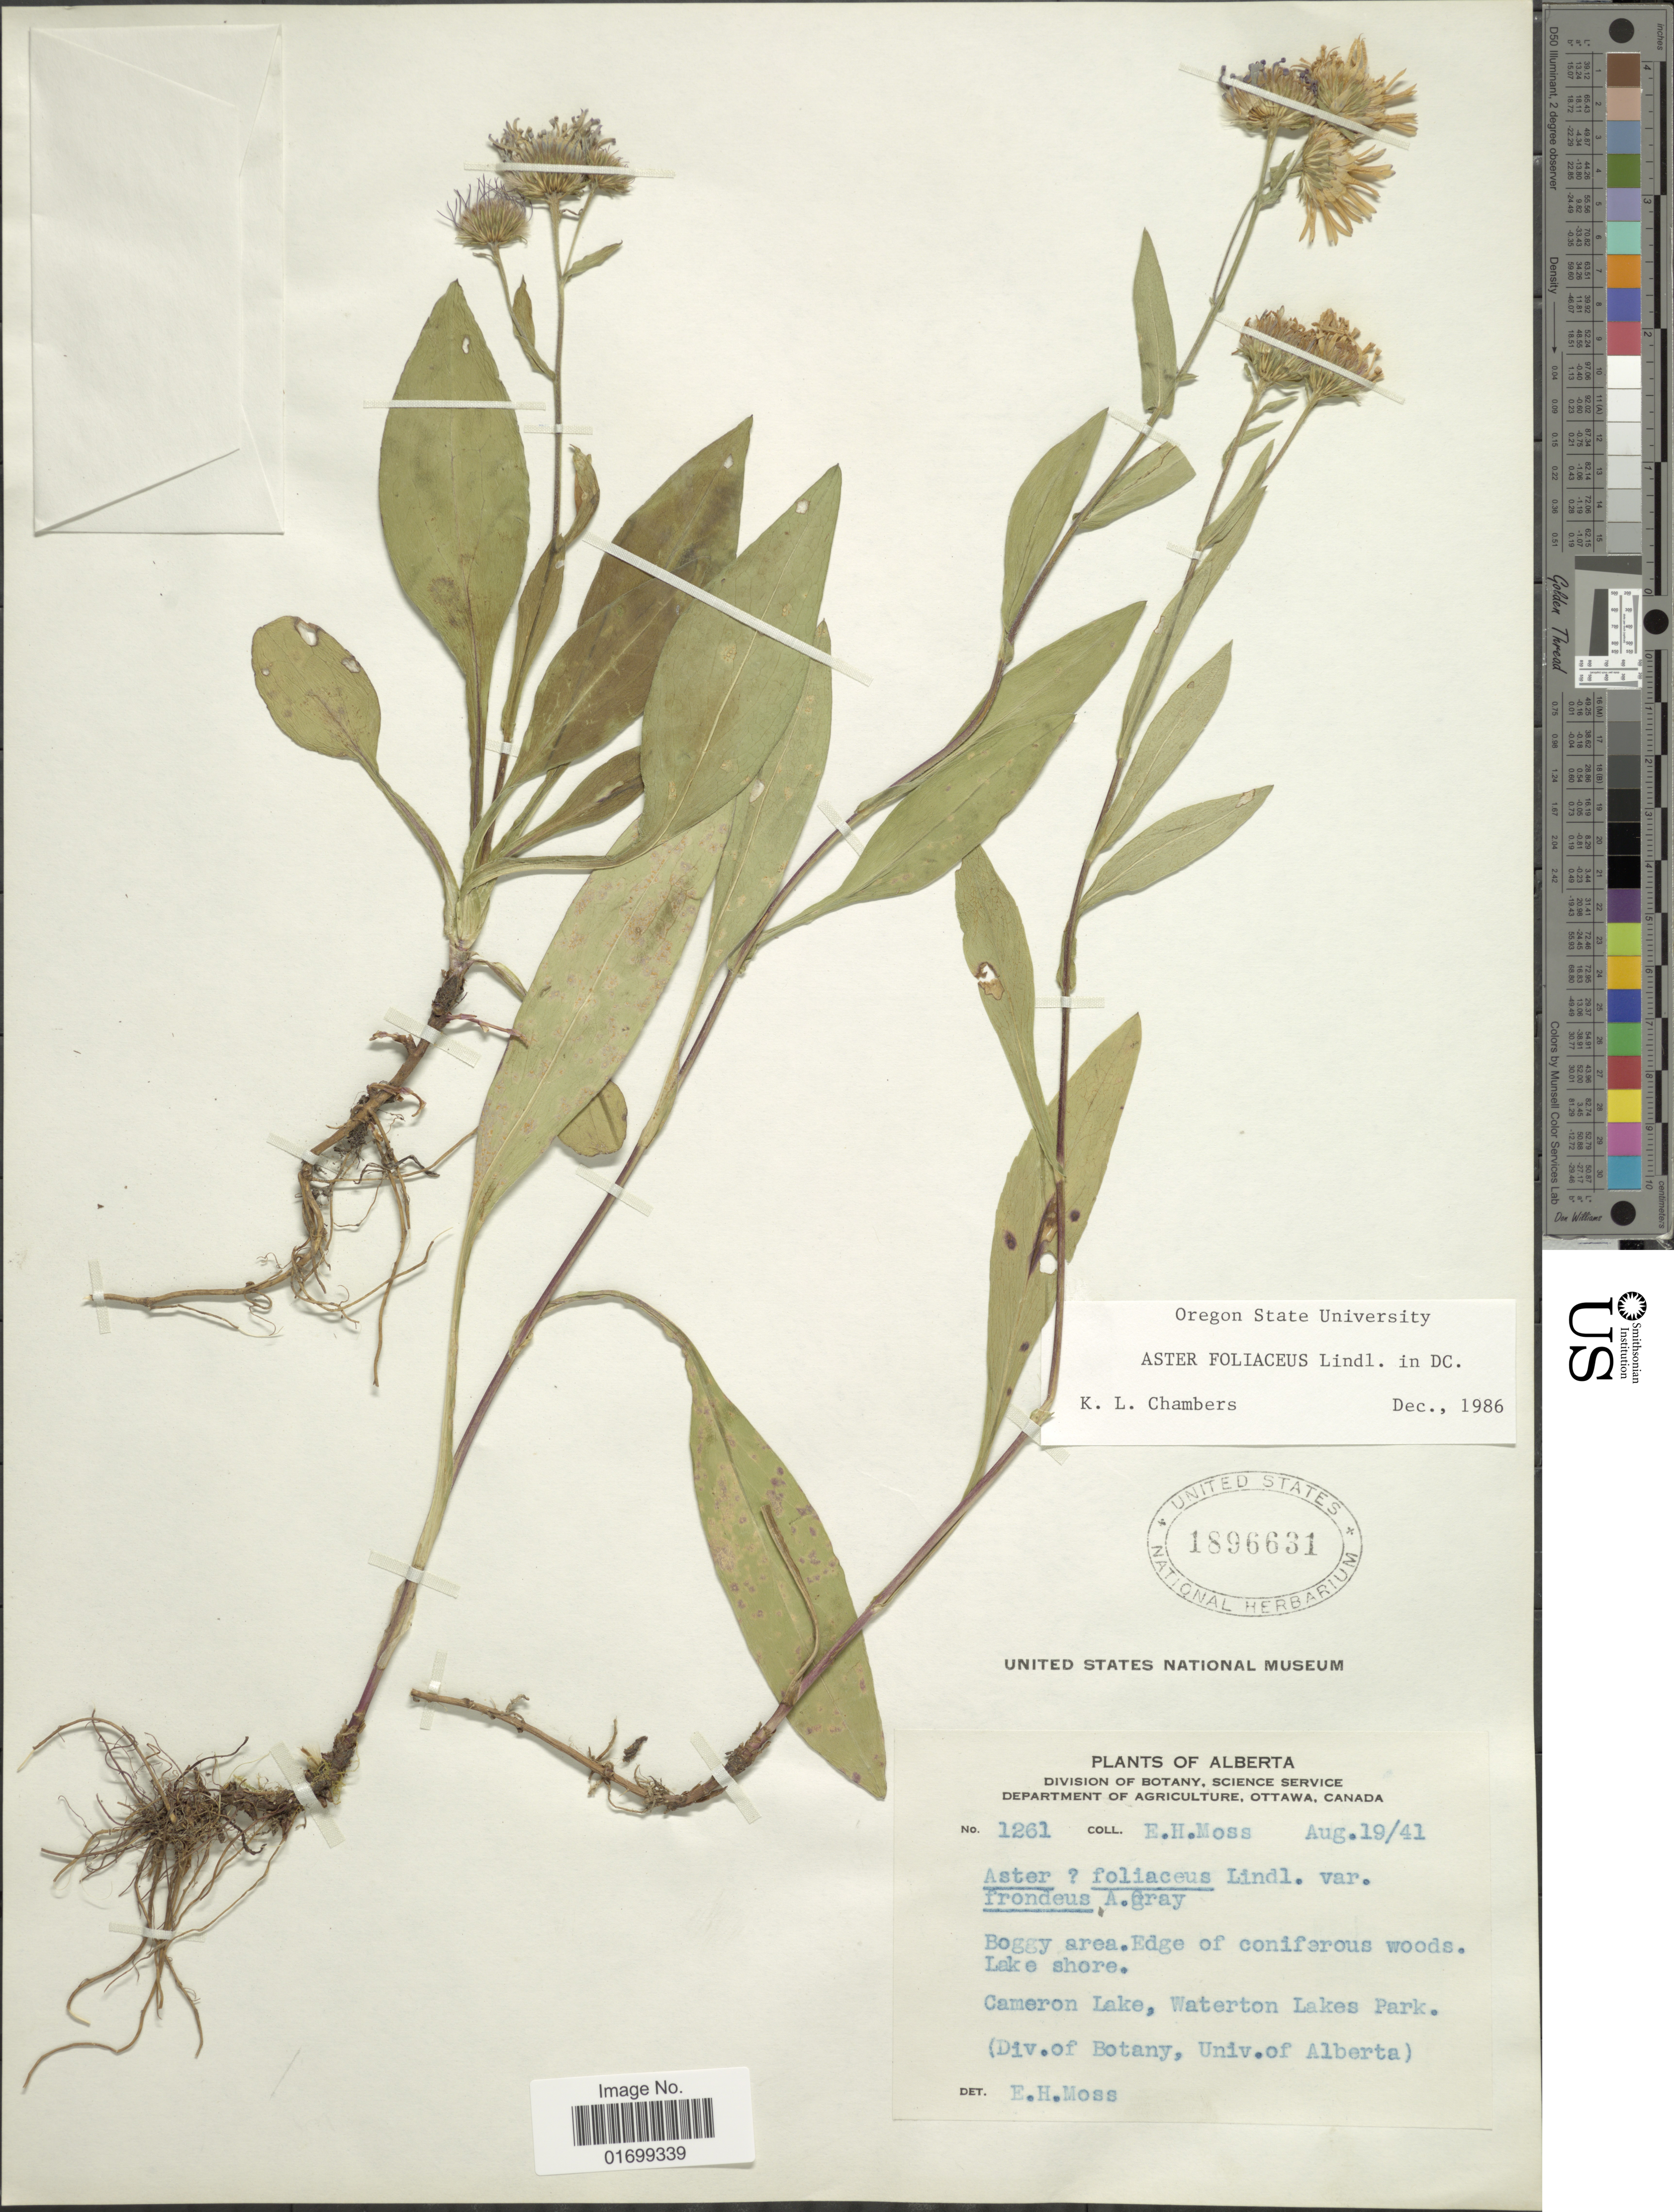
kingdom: Plantae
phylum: Tracheophyta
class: Magnoliopsida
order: Asterales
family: Asteraceae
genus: Symphyotrichum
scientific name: Symphyotrichum foliaceum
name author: (Lindl. ex DC.) G.L. Nesom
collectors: E. Moss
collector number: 1261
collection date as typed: Transcribed d/m/y: 19/8/41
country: Canada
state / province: Alberta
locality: Boggy area, Edge of coniferous woods, Lake shore, Cameron Lake, Waterton Lakes Park.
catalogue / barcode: US 1896631